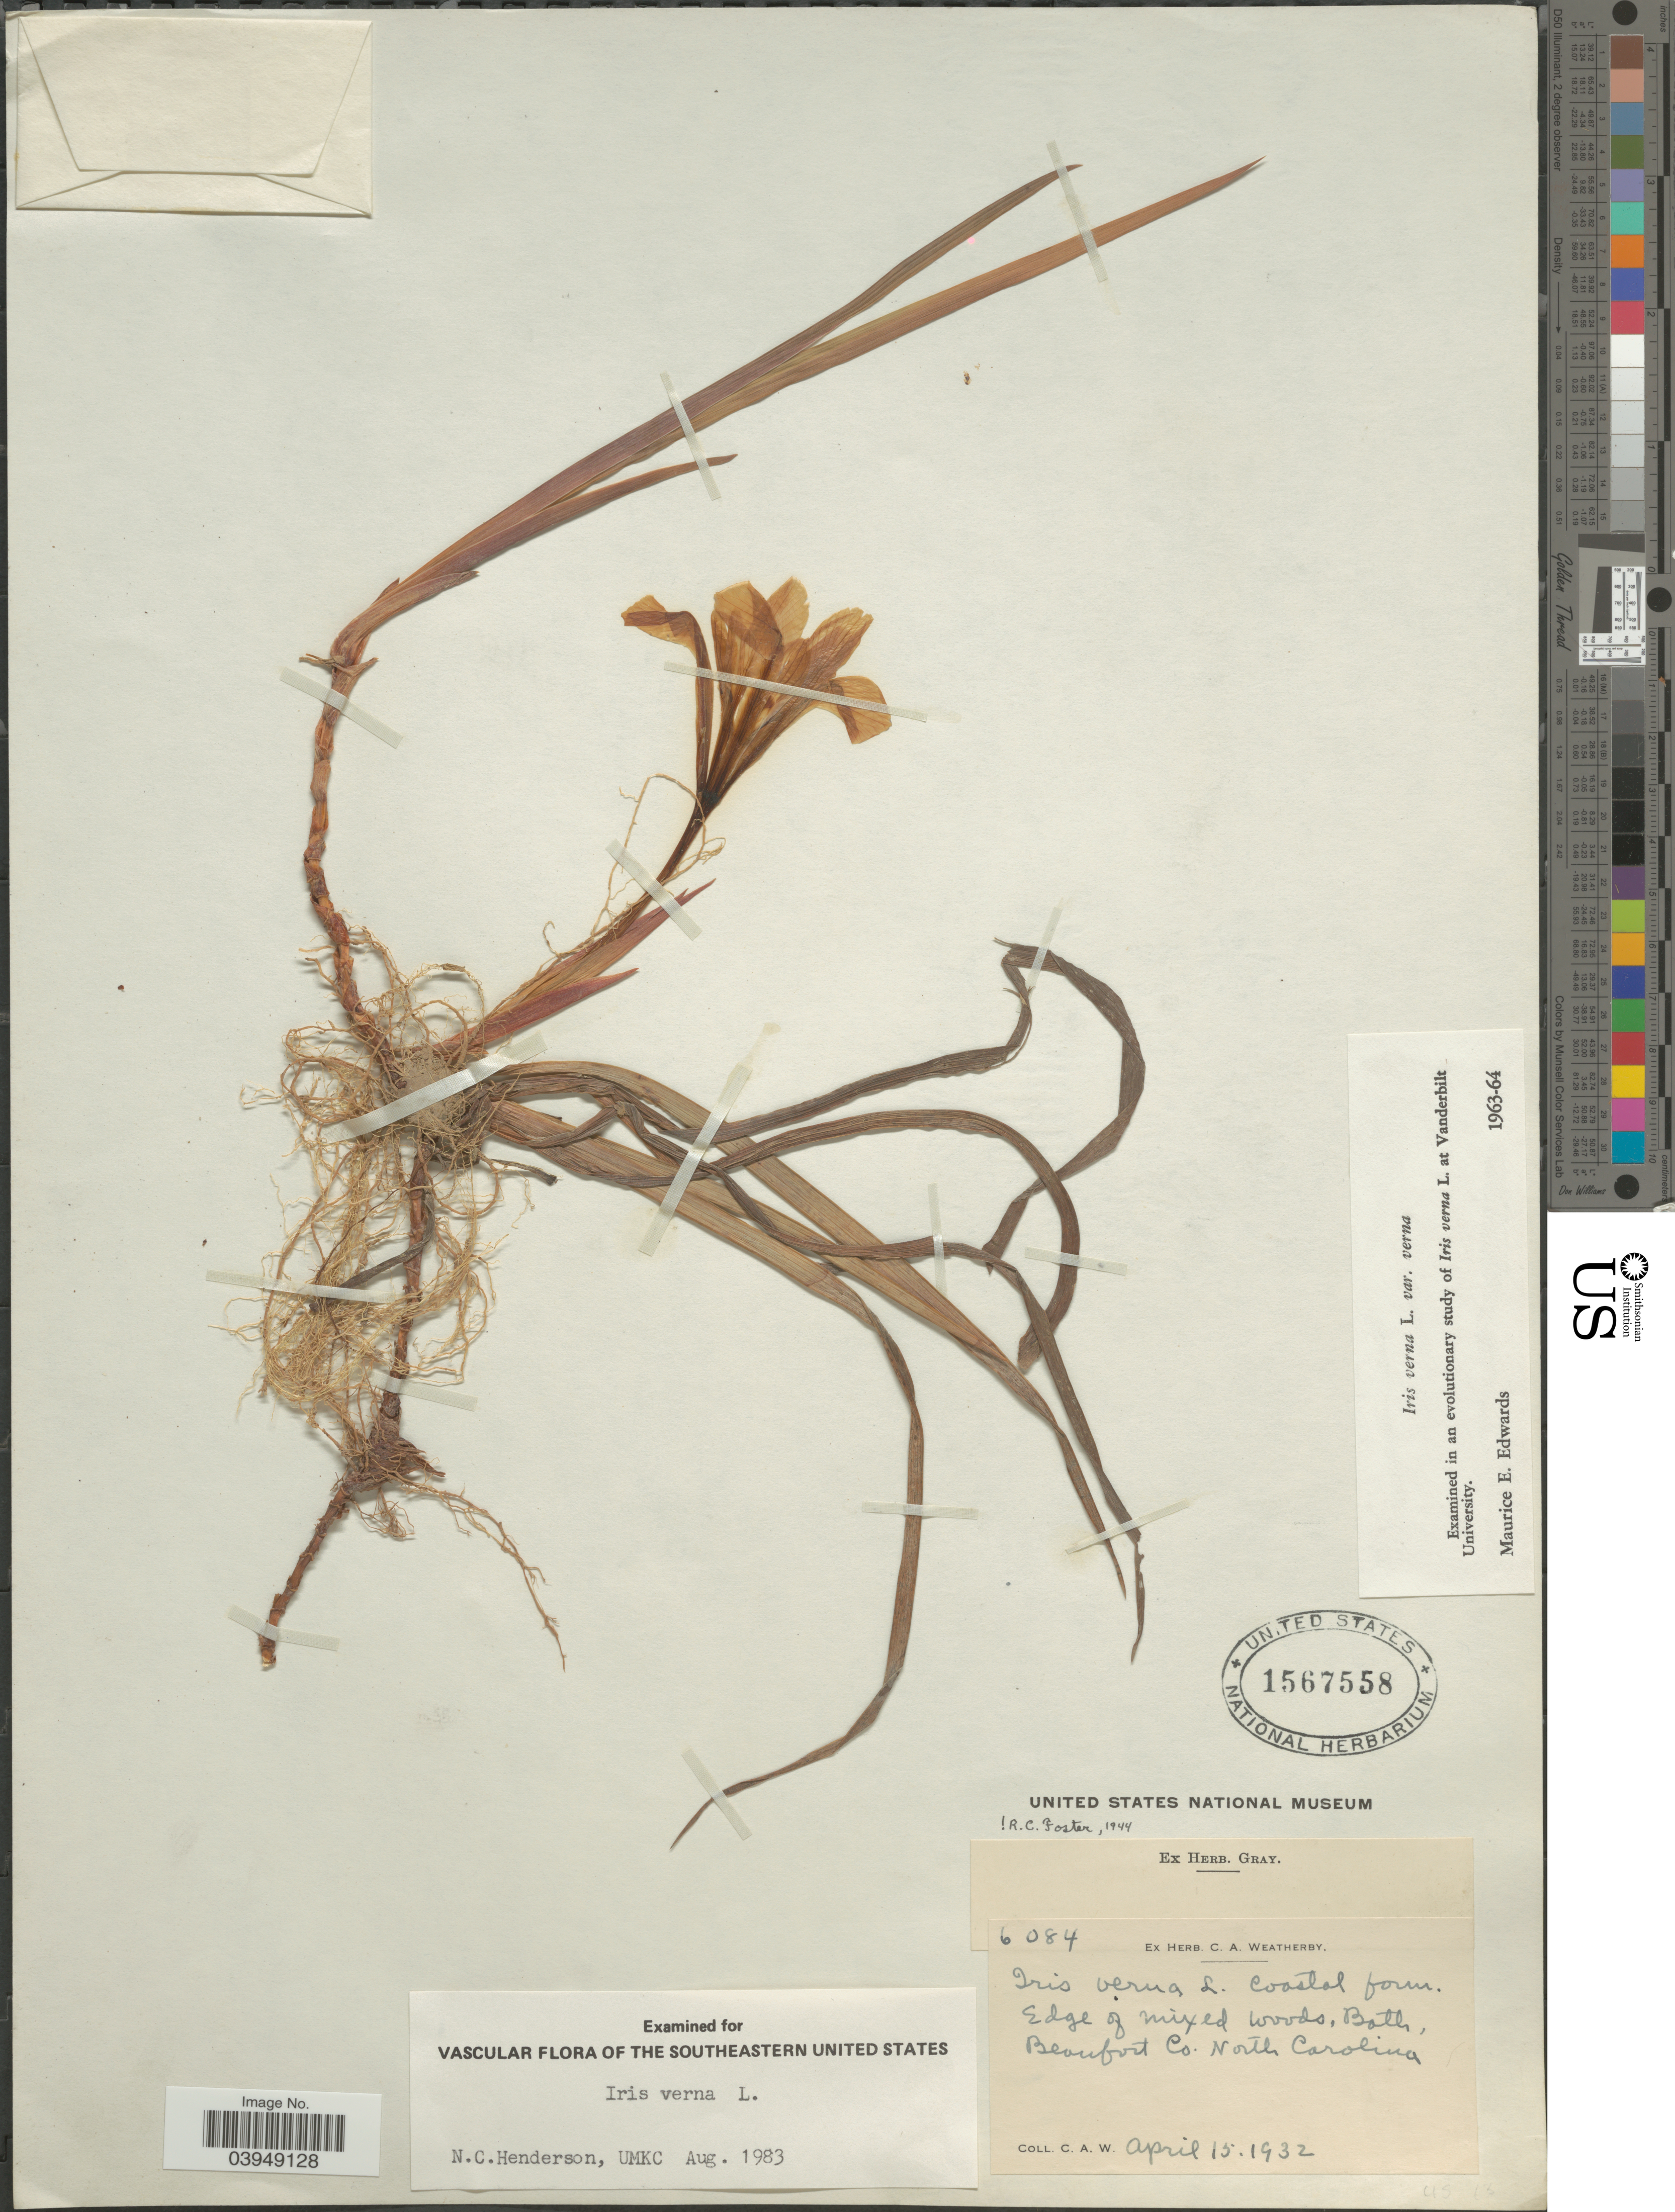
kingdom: Plantae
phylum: Tracheophyta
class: Liliopsida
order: Asparagales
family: Iridaceae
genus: Iris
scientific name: Iris verna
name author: L.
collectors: C. A. Weatherby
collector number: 6084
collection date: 1932-04-15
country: United States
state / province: North Carolina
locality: Edge of mixed woods, Bath, Beauford Co.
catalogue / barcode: US 1567558